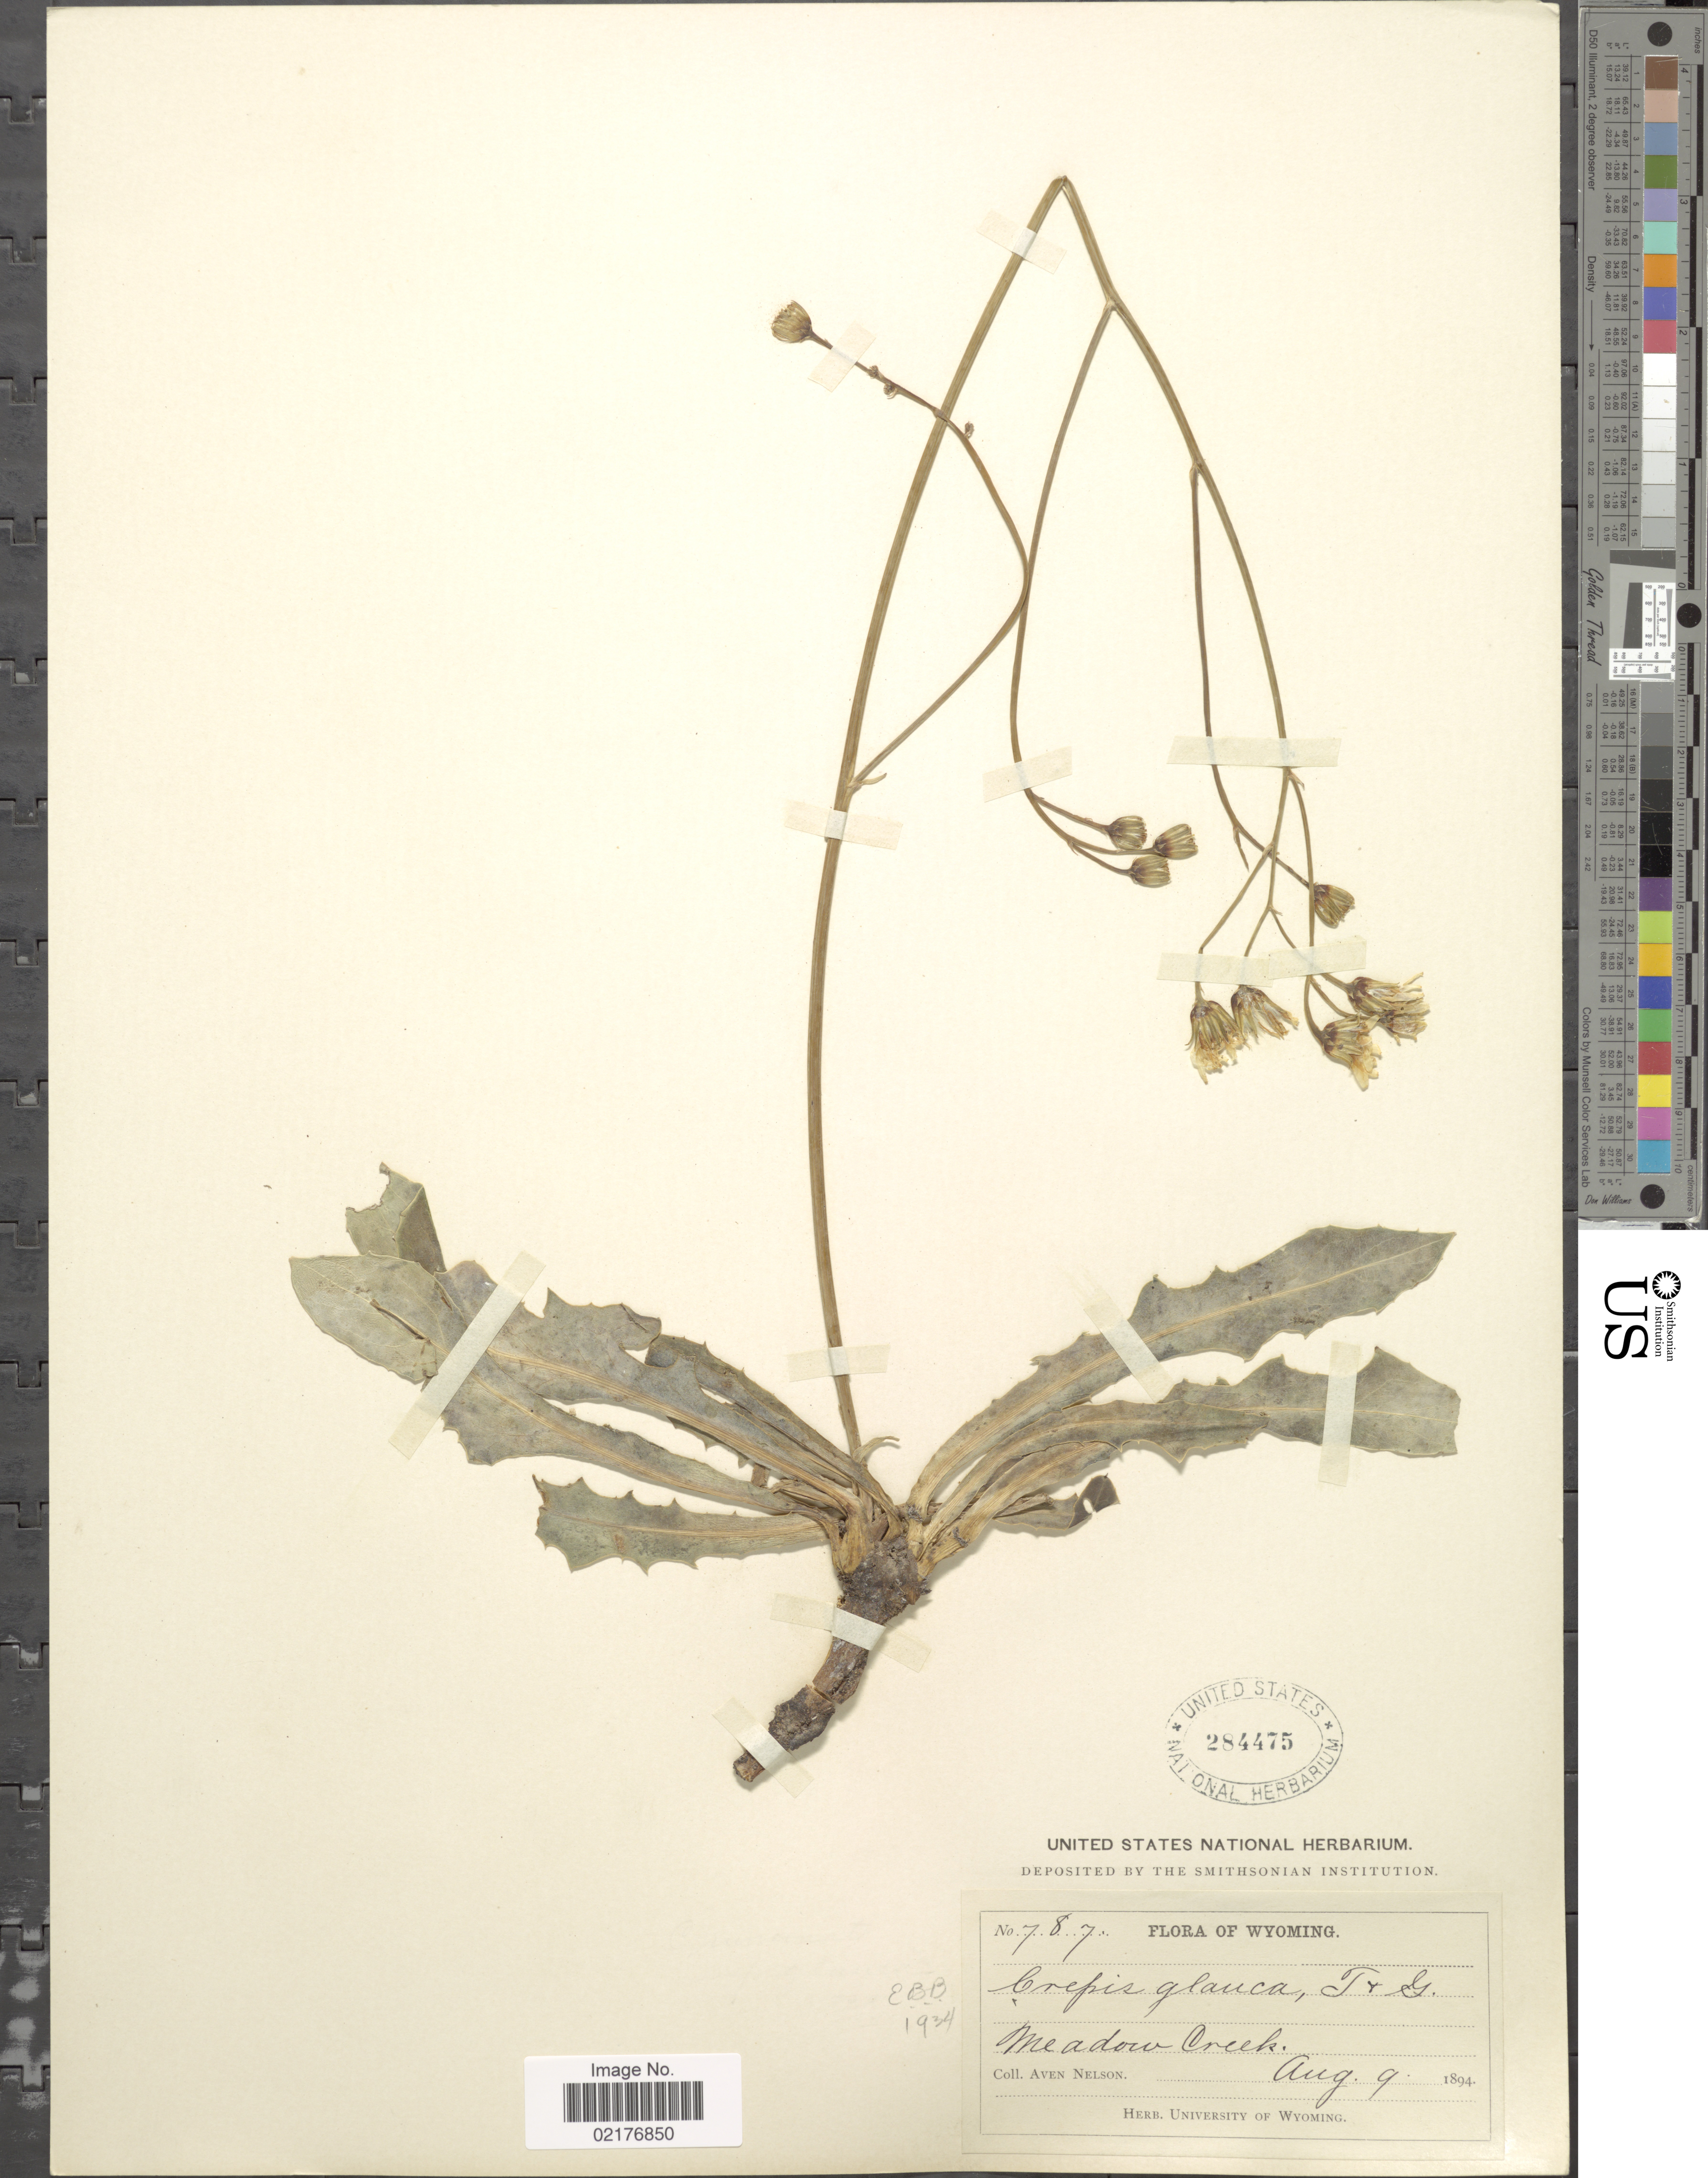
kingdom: Plantae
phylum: Tracheophyta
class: Magnoliopsida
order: Asterales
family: Asteraceae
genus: Askellia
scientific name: Askellia flexuosa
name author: (Ledeb.) W.A. Weber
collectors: A. Nelson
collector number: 787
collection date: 1894-08-09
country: United States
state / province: Wyoming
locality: Meadow Creek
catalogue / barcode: US 284475